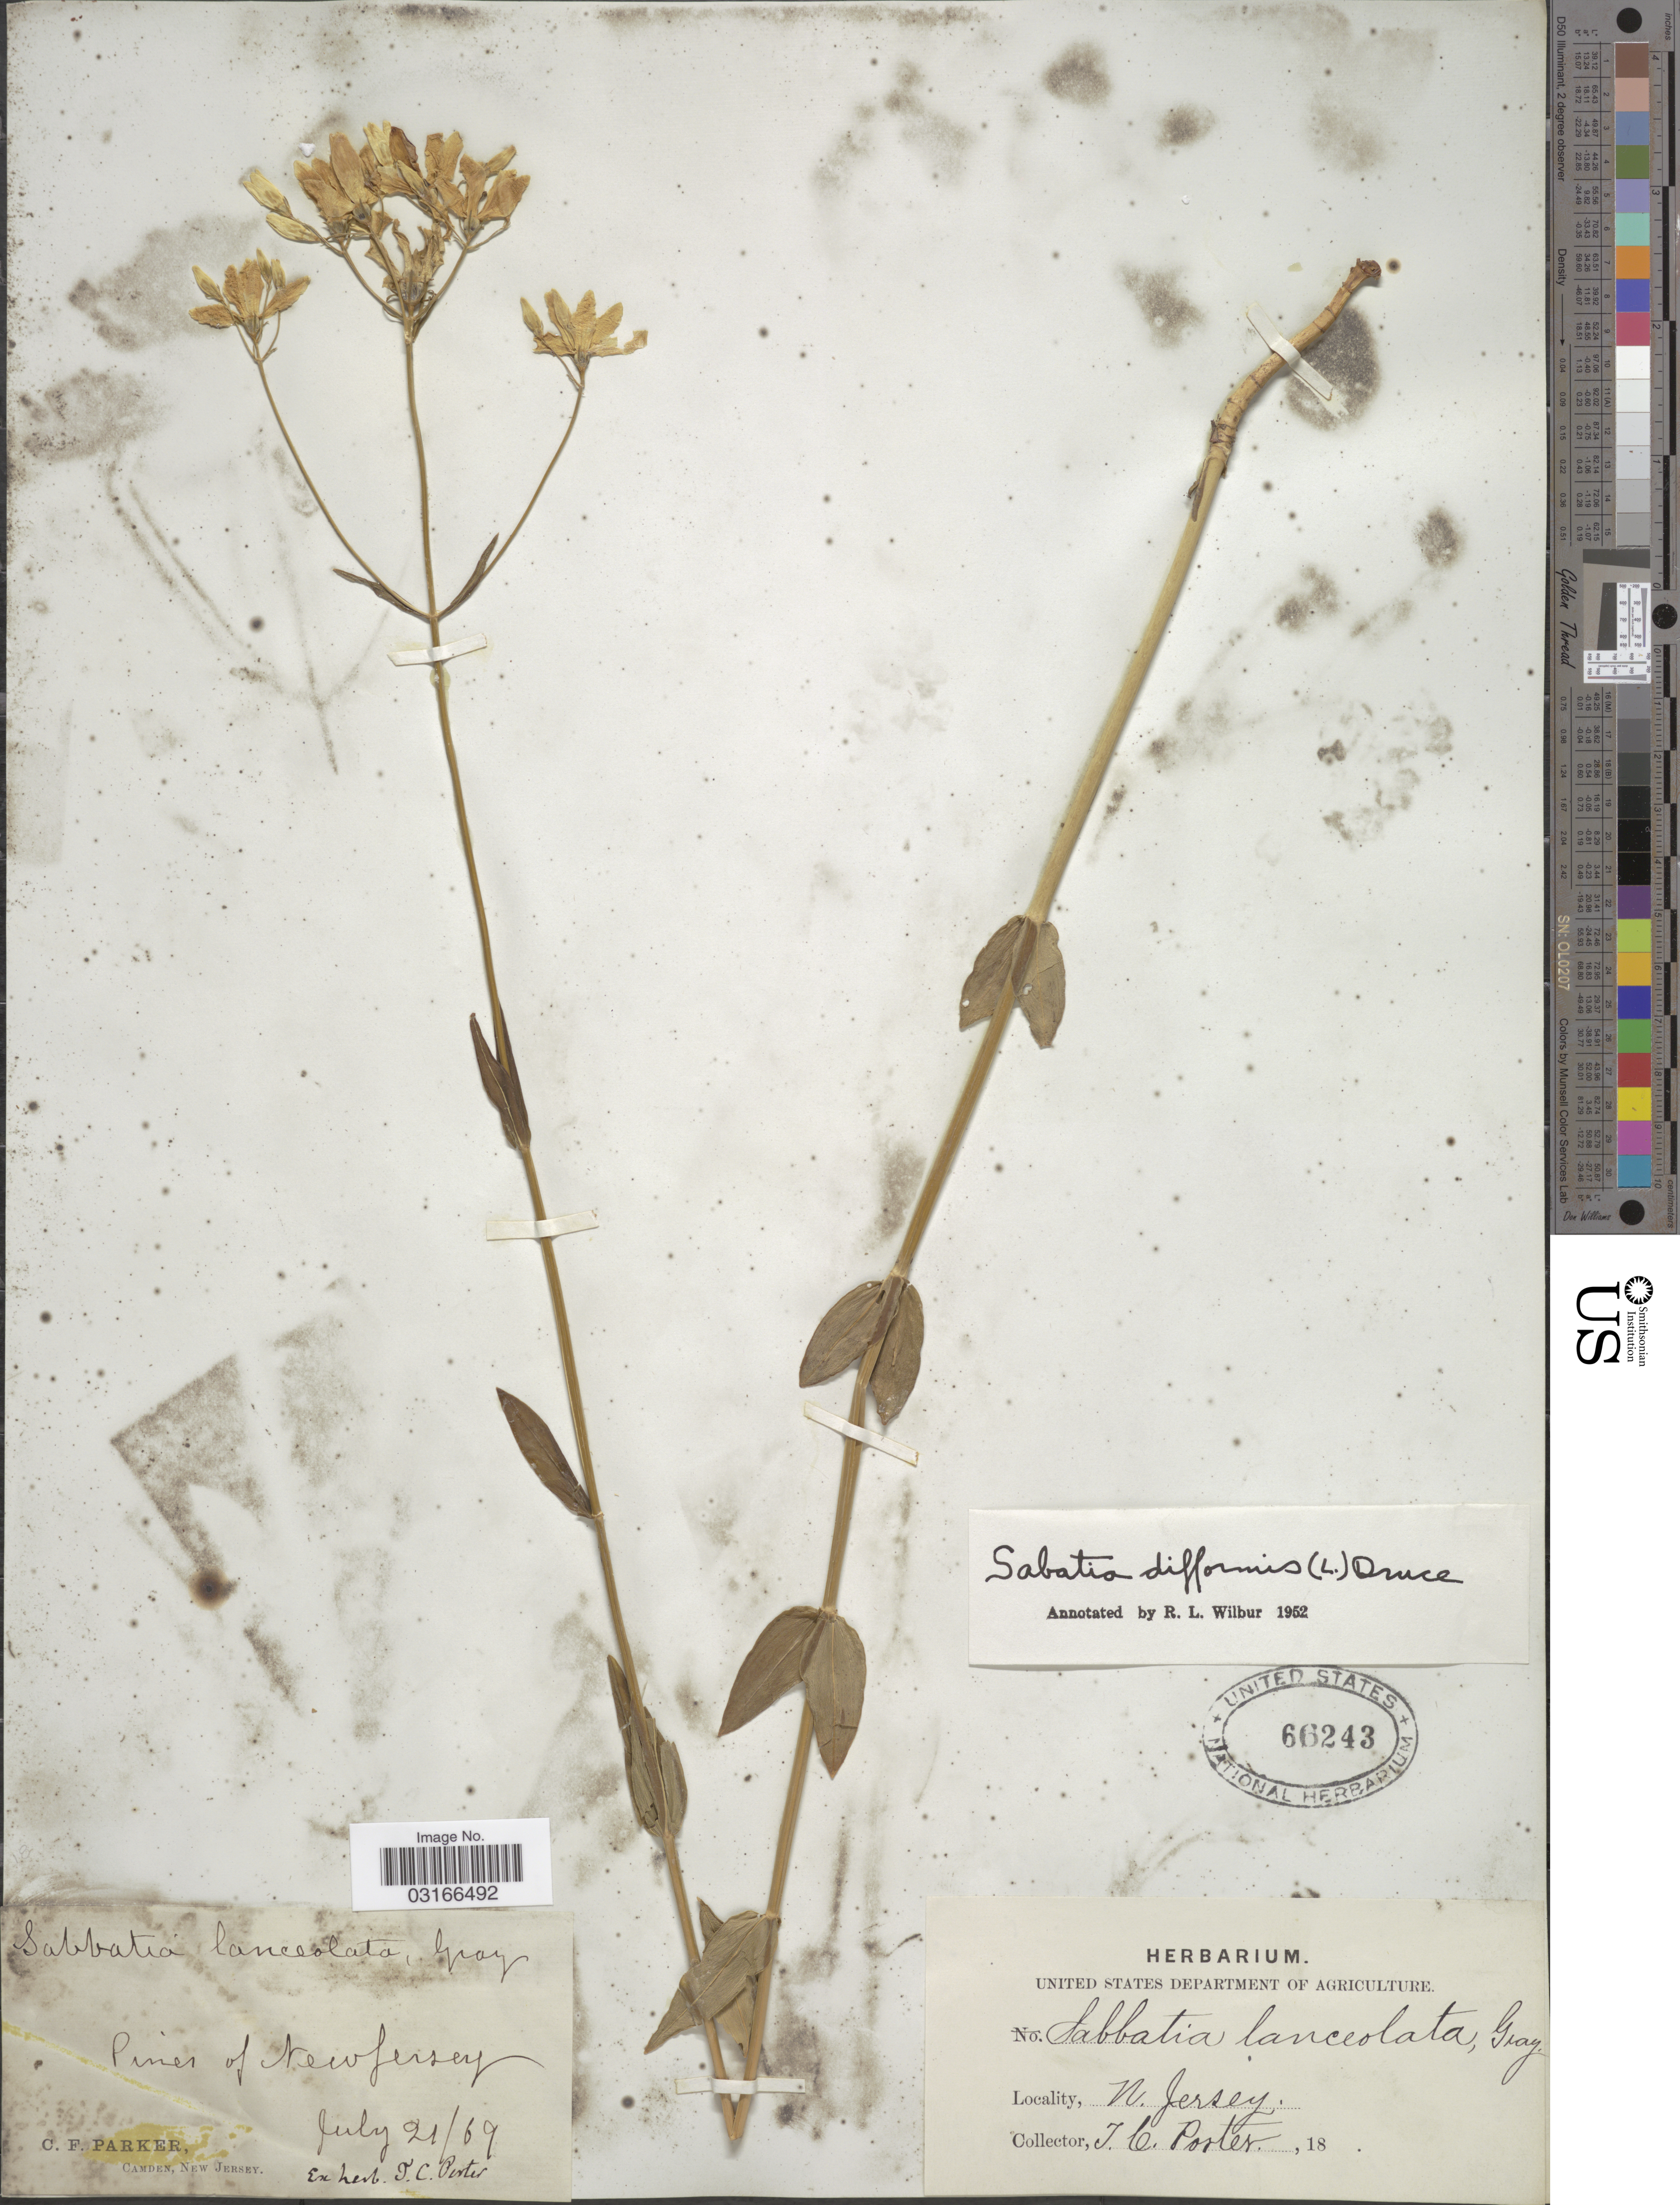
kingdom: Plantae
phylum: Tracheophyta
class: Magnoliopsida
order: Gentianales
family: Gentianaceae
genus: Sabatia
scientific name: Sabatia difformis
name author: (L.) Druce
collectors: C. F. Parker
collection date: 1869-07-21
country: United States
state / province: New Jersey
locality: Pines of New Jersey.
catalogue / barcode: US 66243